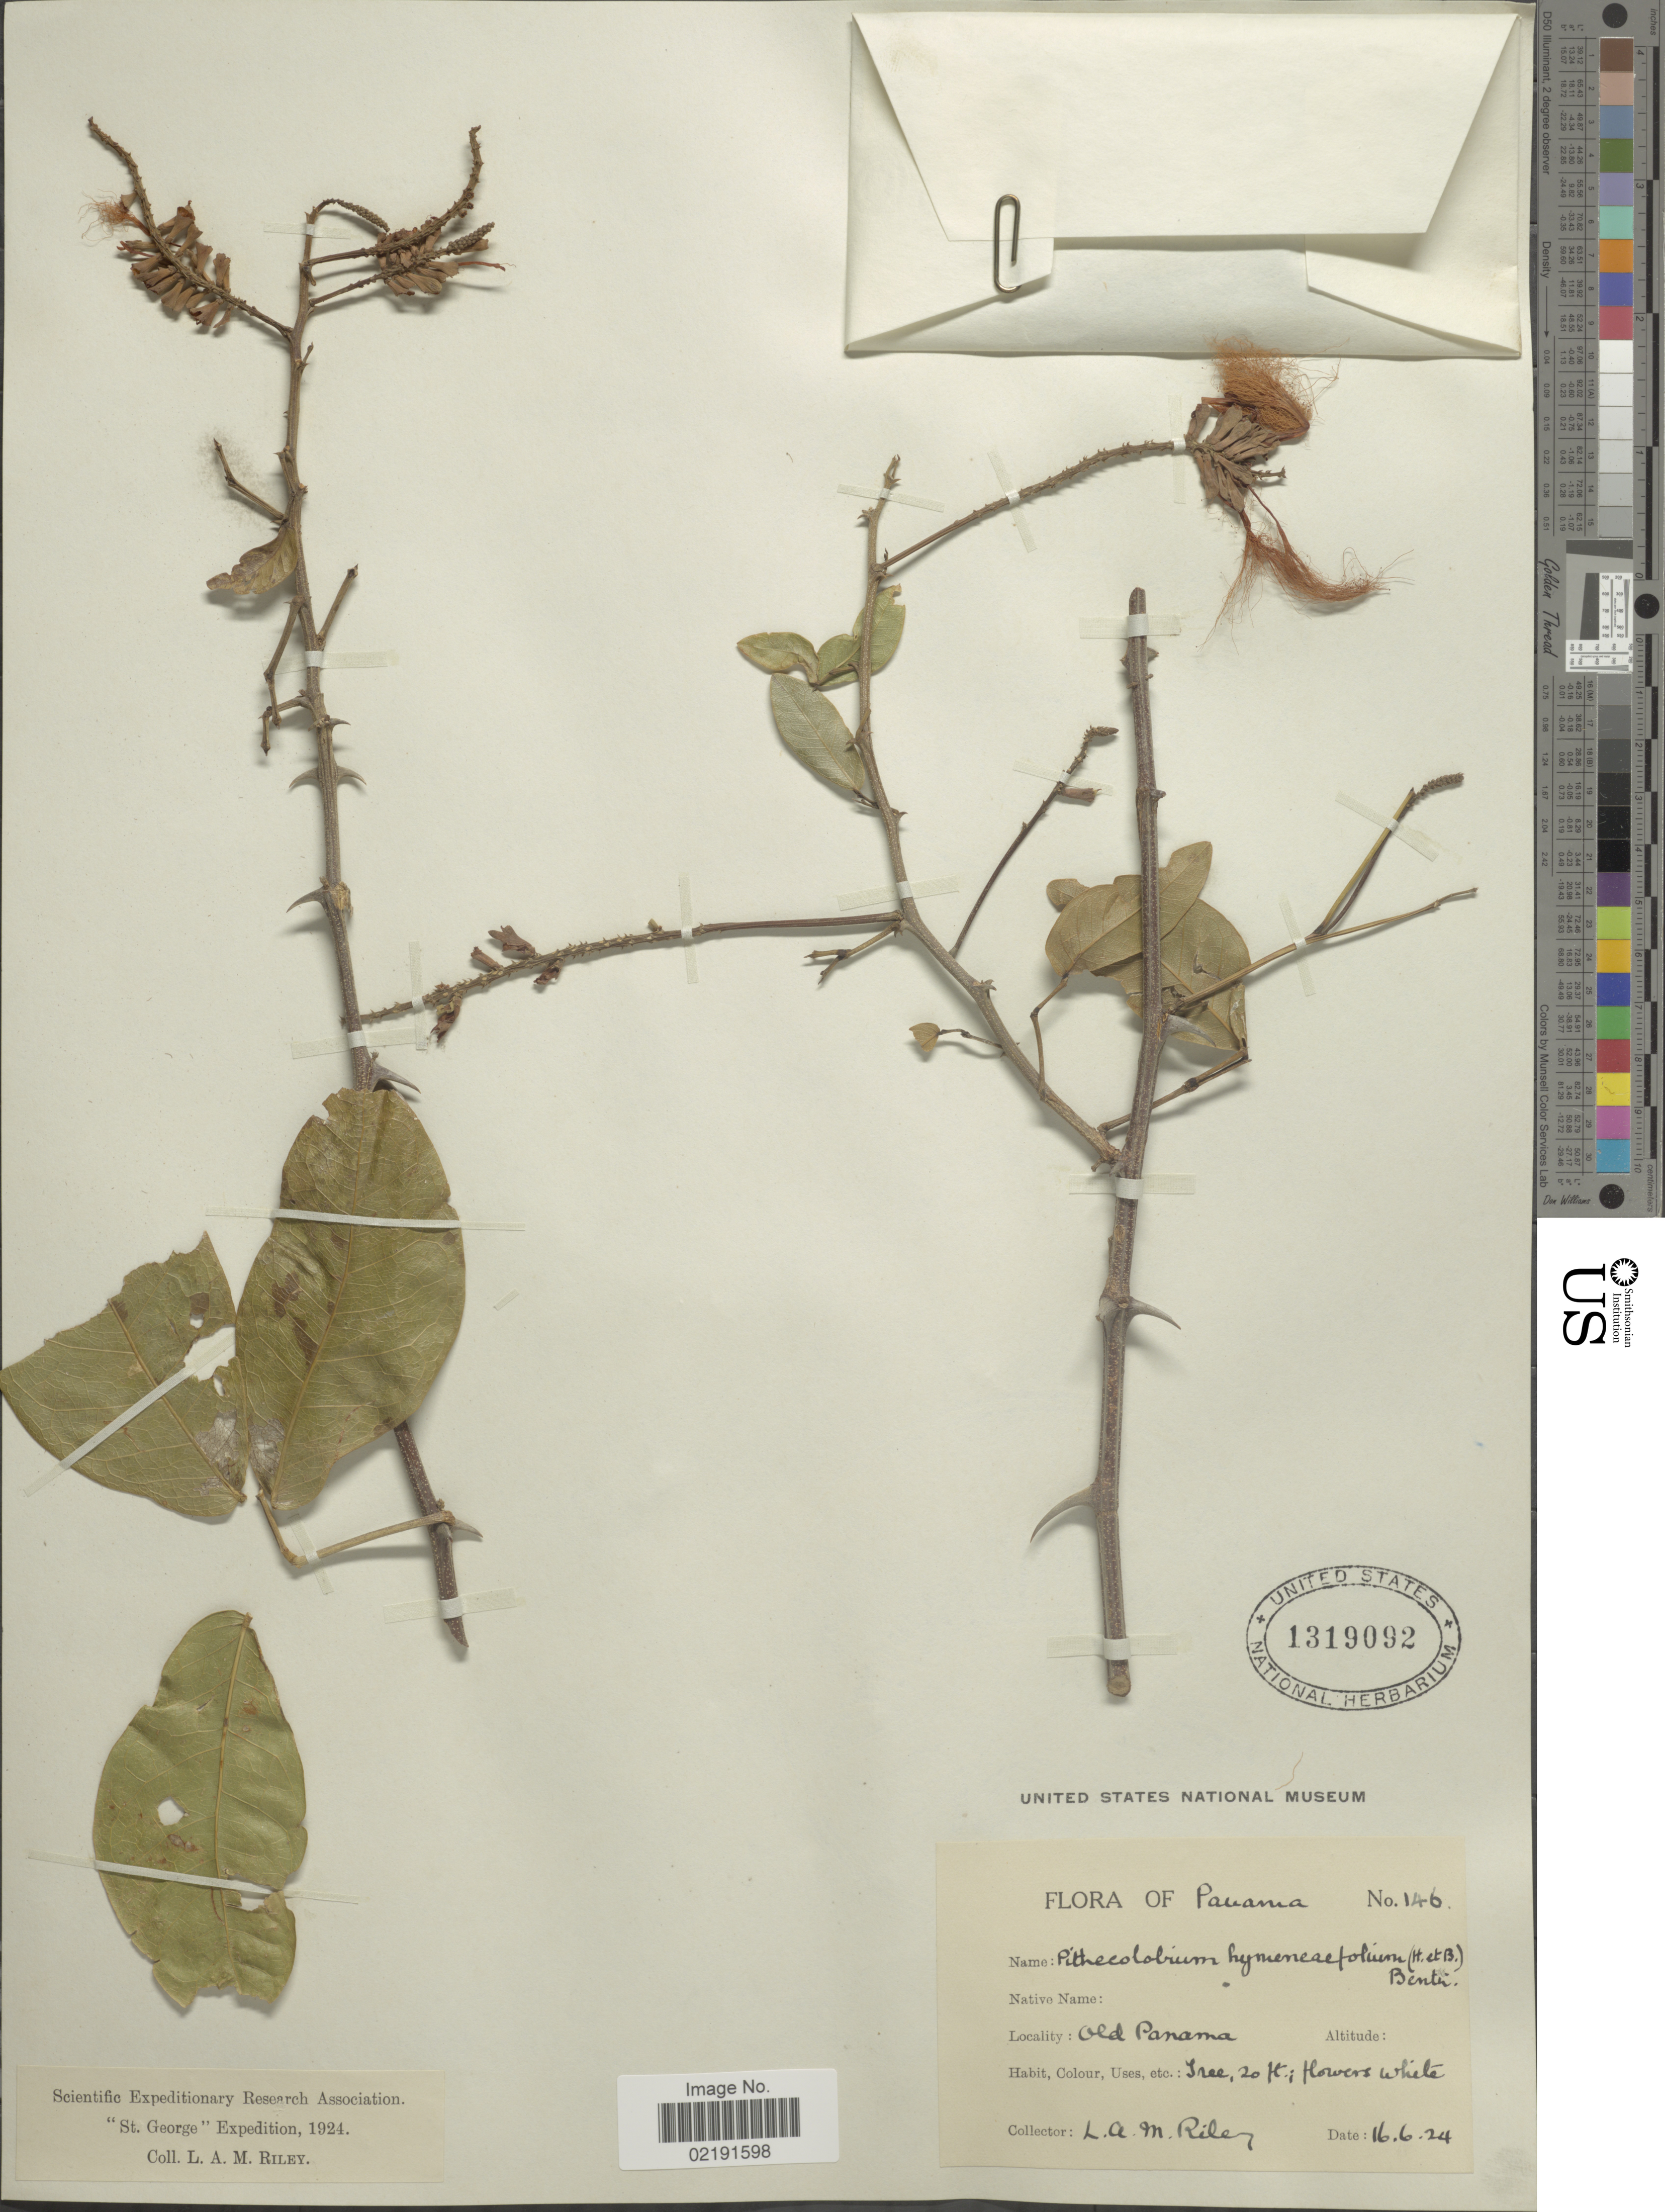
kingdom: Plantae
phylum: Tracheophyta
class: Magnoliopsida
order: Fabales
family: Fabaceae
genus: Pithecellobium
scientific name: Pithecellobium hymenaeifolium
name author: (Humb. & Bonpl. ex Willd.) Benth.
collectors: L. A. M. Riley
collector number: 146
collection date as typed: Transcribed d/m/y: 16/6/24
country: Panama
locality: Old Panama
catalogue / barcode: US 1319092